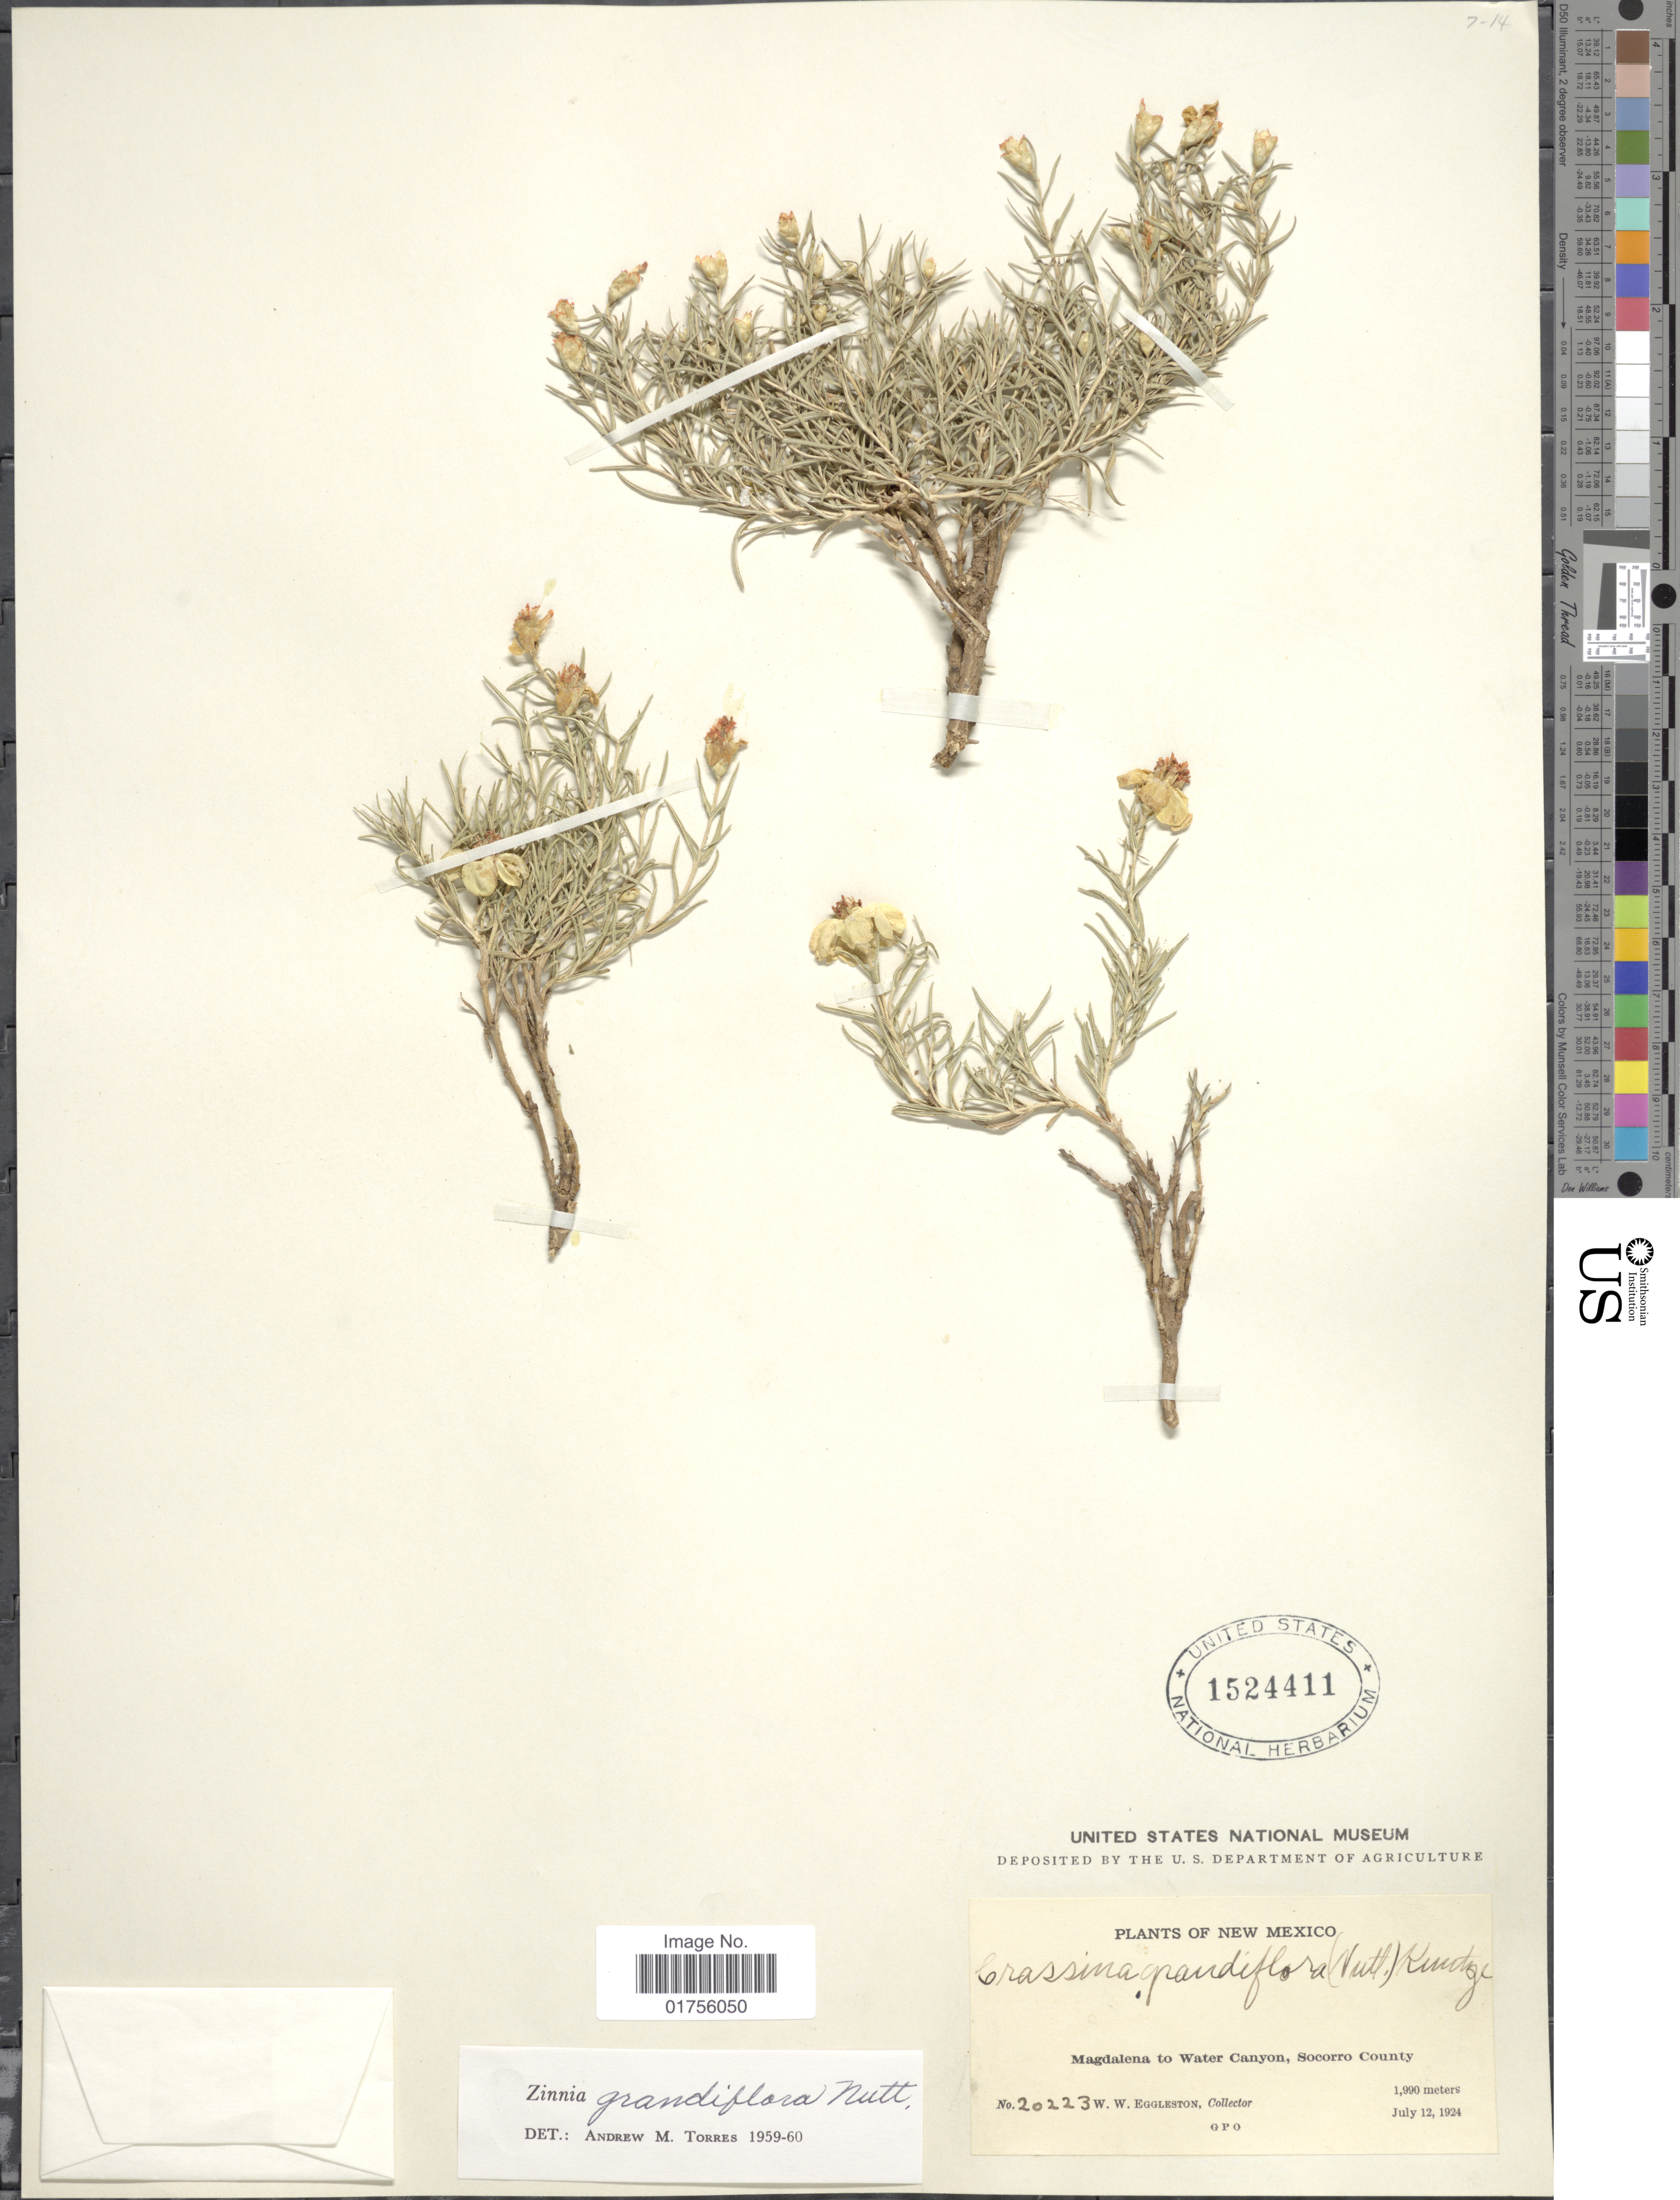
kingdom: Plantae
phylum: Tracheophyta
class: Magnoliopsida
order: Asterales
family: Asteraceae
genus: Zinnia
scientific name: Zinnia grandiflora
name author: Nutt.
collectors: W. W. Eggleston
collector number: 20223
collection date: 1924-07-12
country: United States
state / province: New Mexico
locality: Magdalena to Water Canyon, Socorro County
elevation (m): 1990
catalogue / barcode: US 1524411